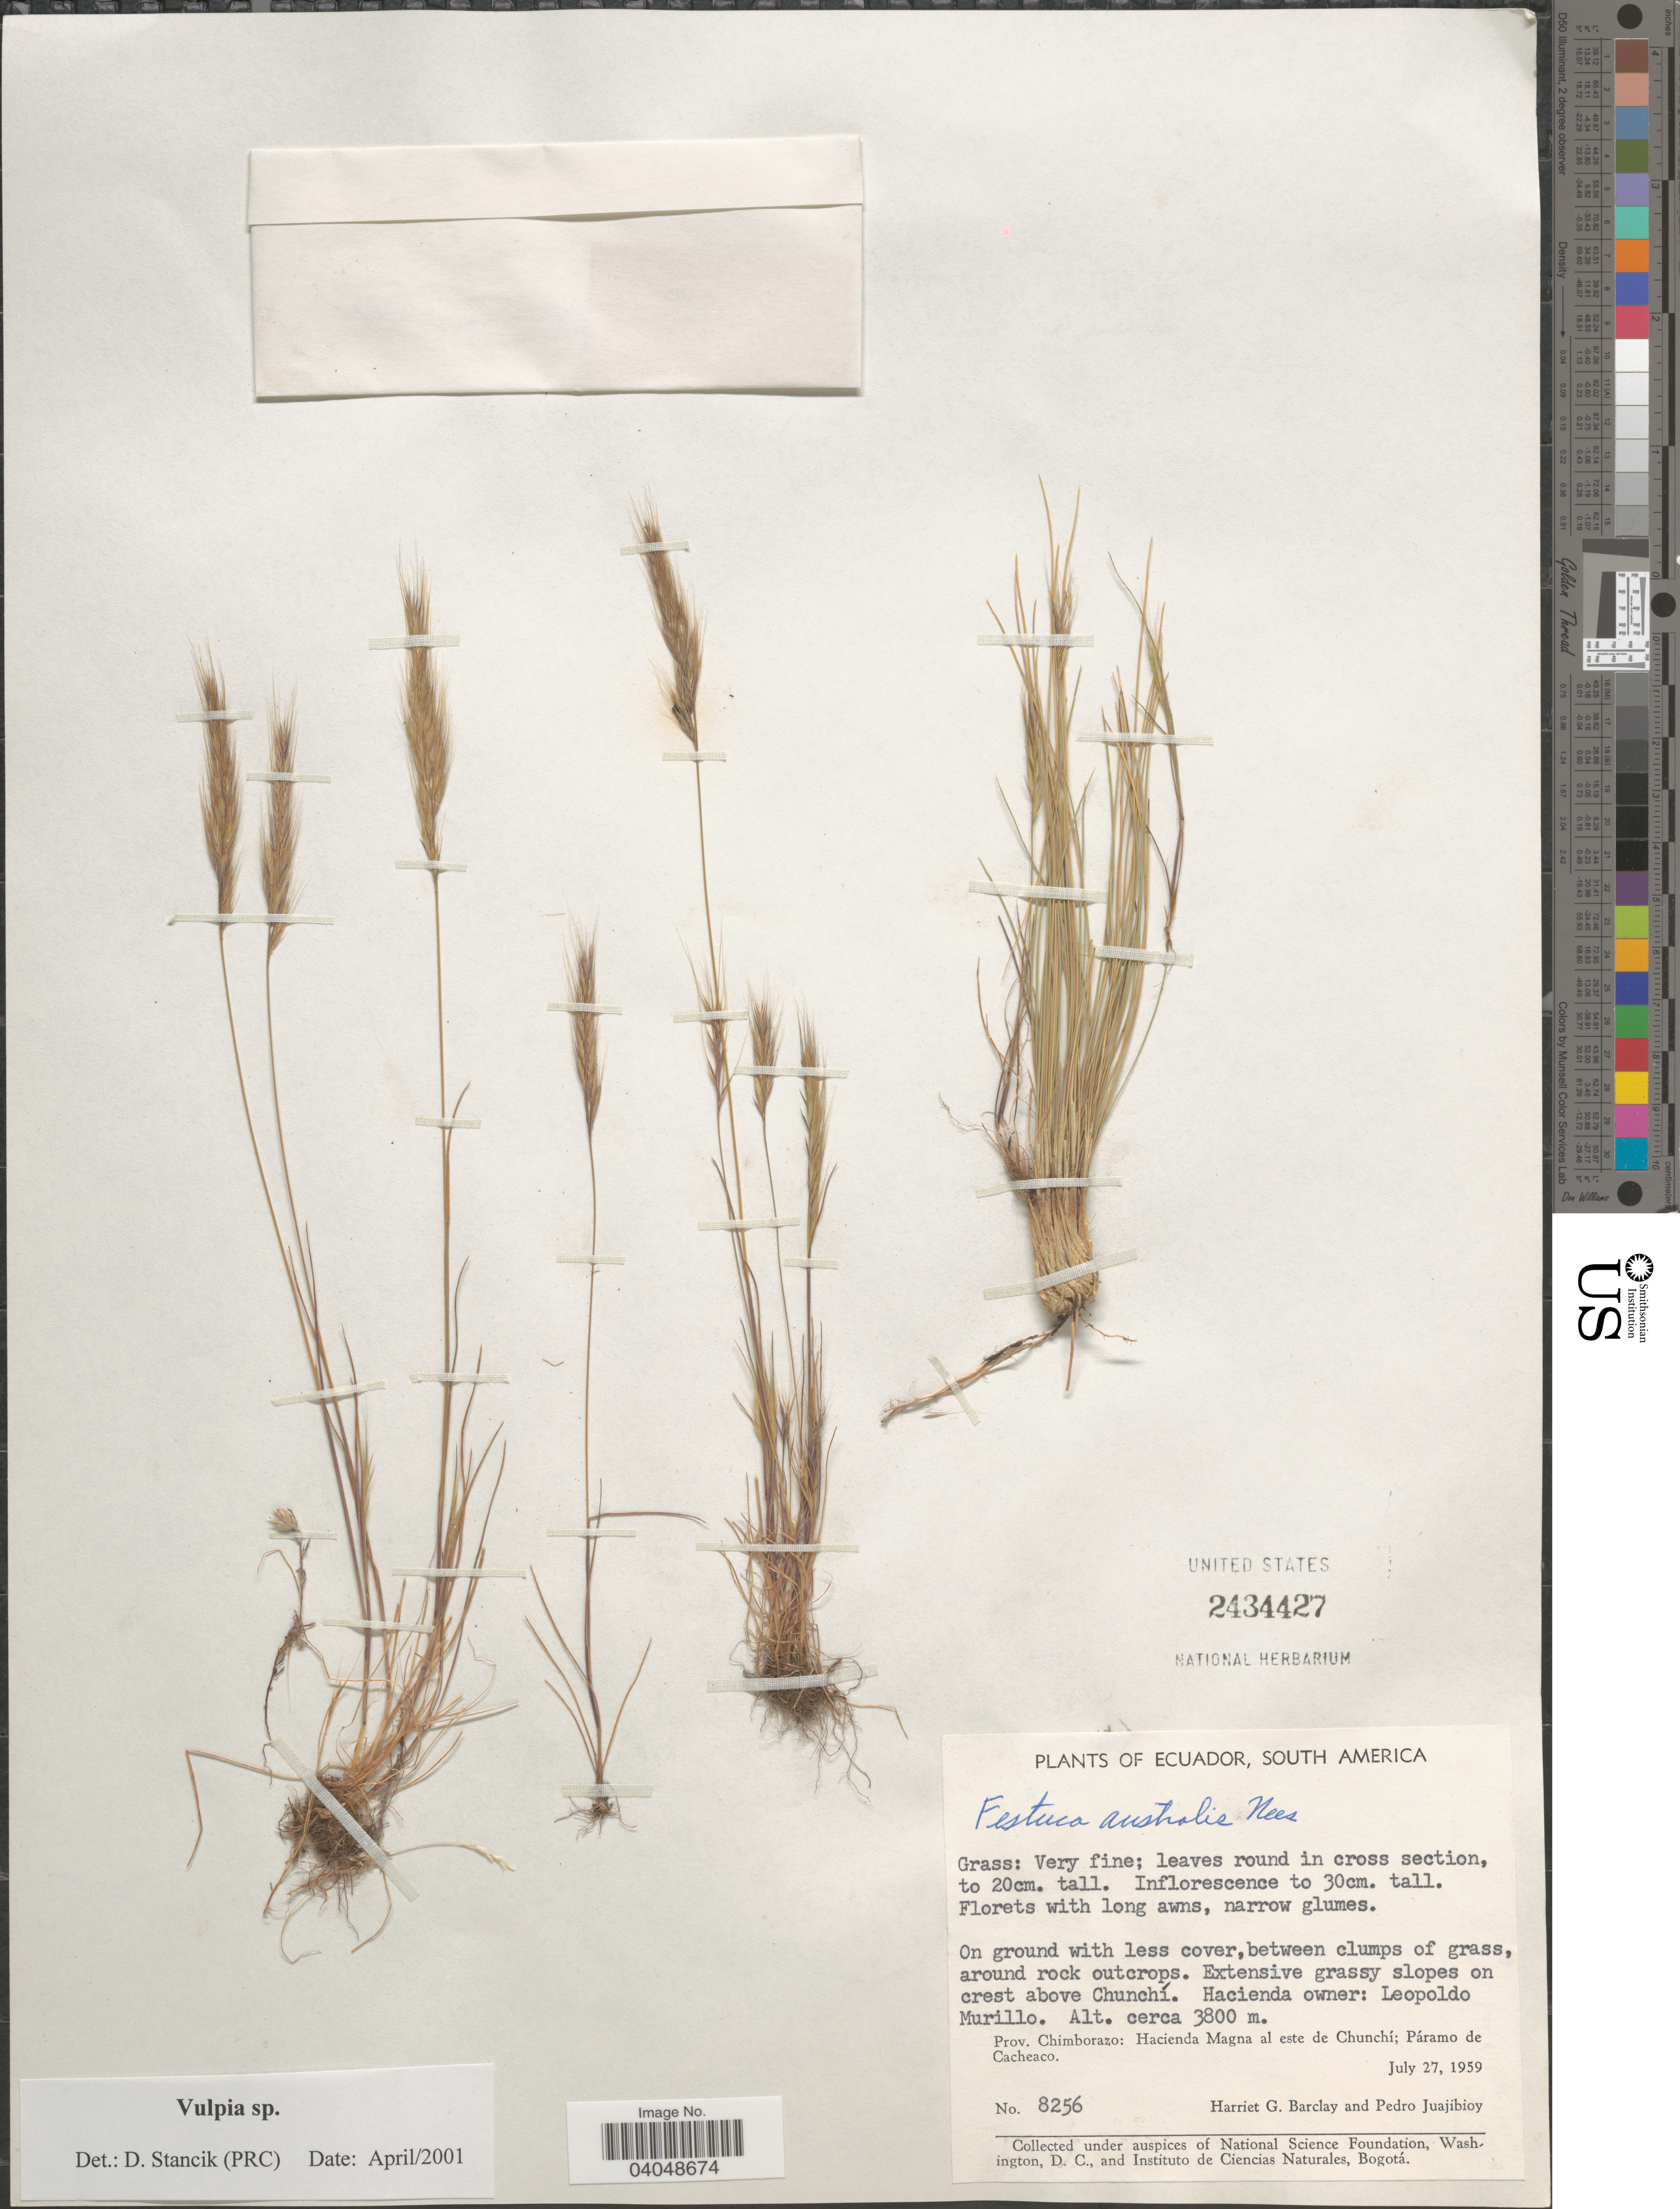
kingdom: Plantae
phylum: Tracheophyta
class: Liliopsida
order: Poales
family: Poaceae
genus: Festuca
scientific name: Festuca sp.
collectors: H. G. Barclay & P. Juajibioy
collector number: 8256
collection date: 1959-07-27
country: Ecuador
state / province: Chimborazo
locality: Extensive grassy slopes on crest above Chunchí. Hacienda owner: Leopoldo Murillo. Hacienda Magna al este de Chunchí; Páramo de Cacheaco.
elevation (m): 3800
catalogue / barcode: US 2434427